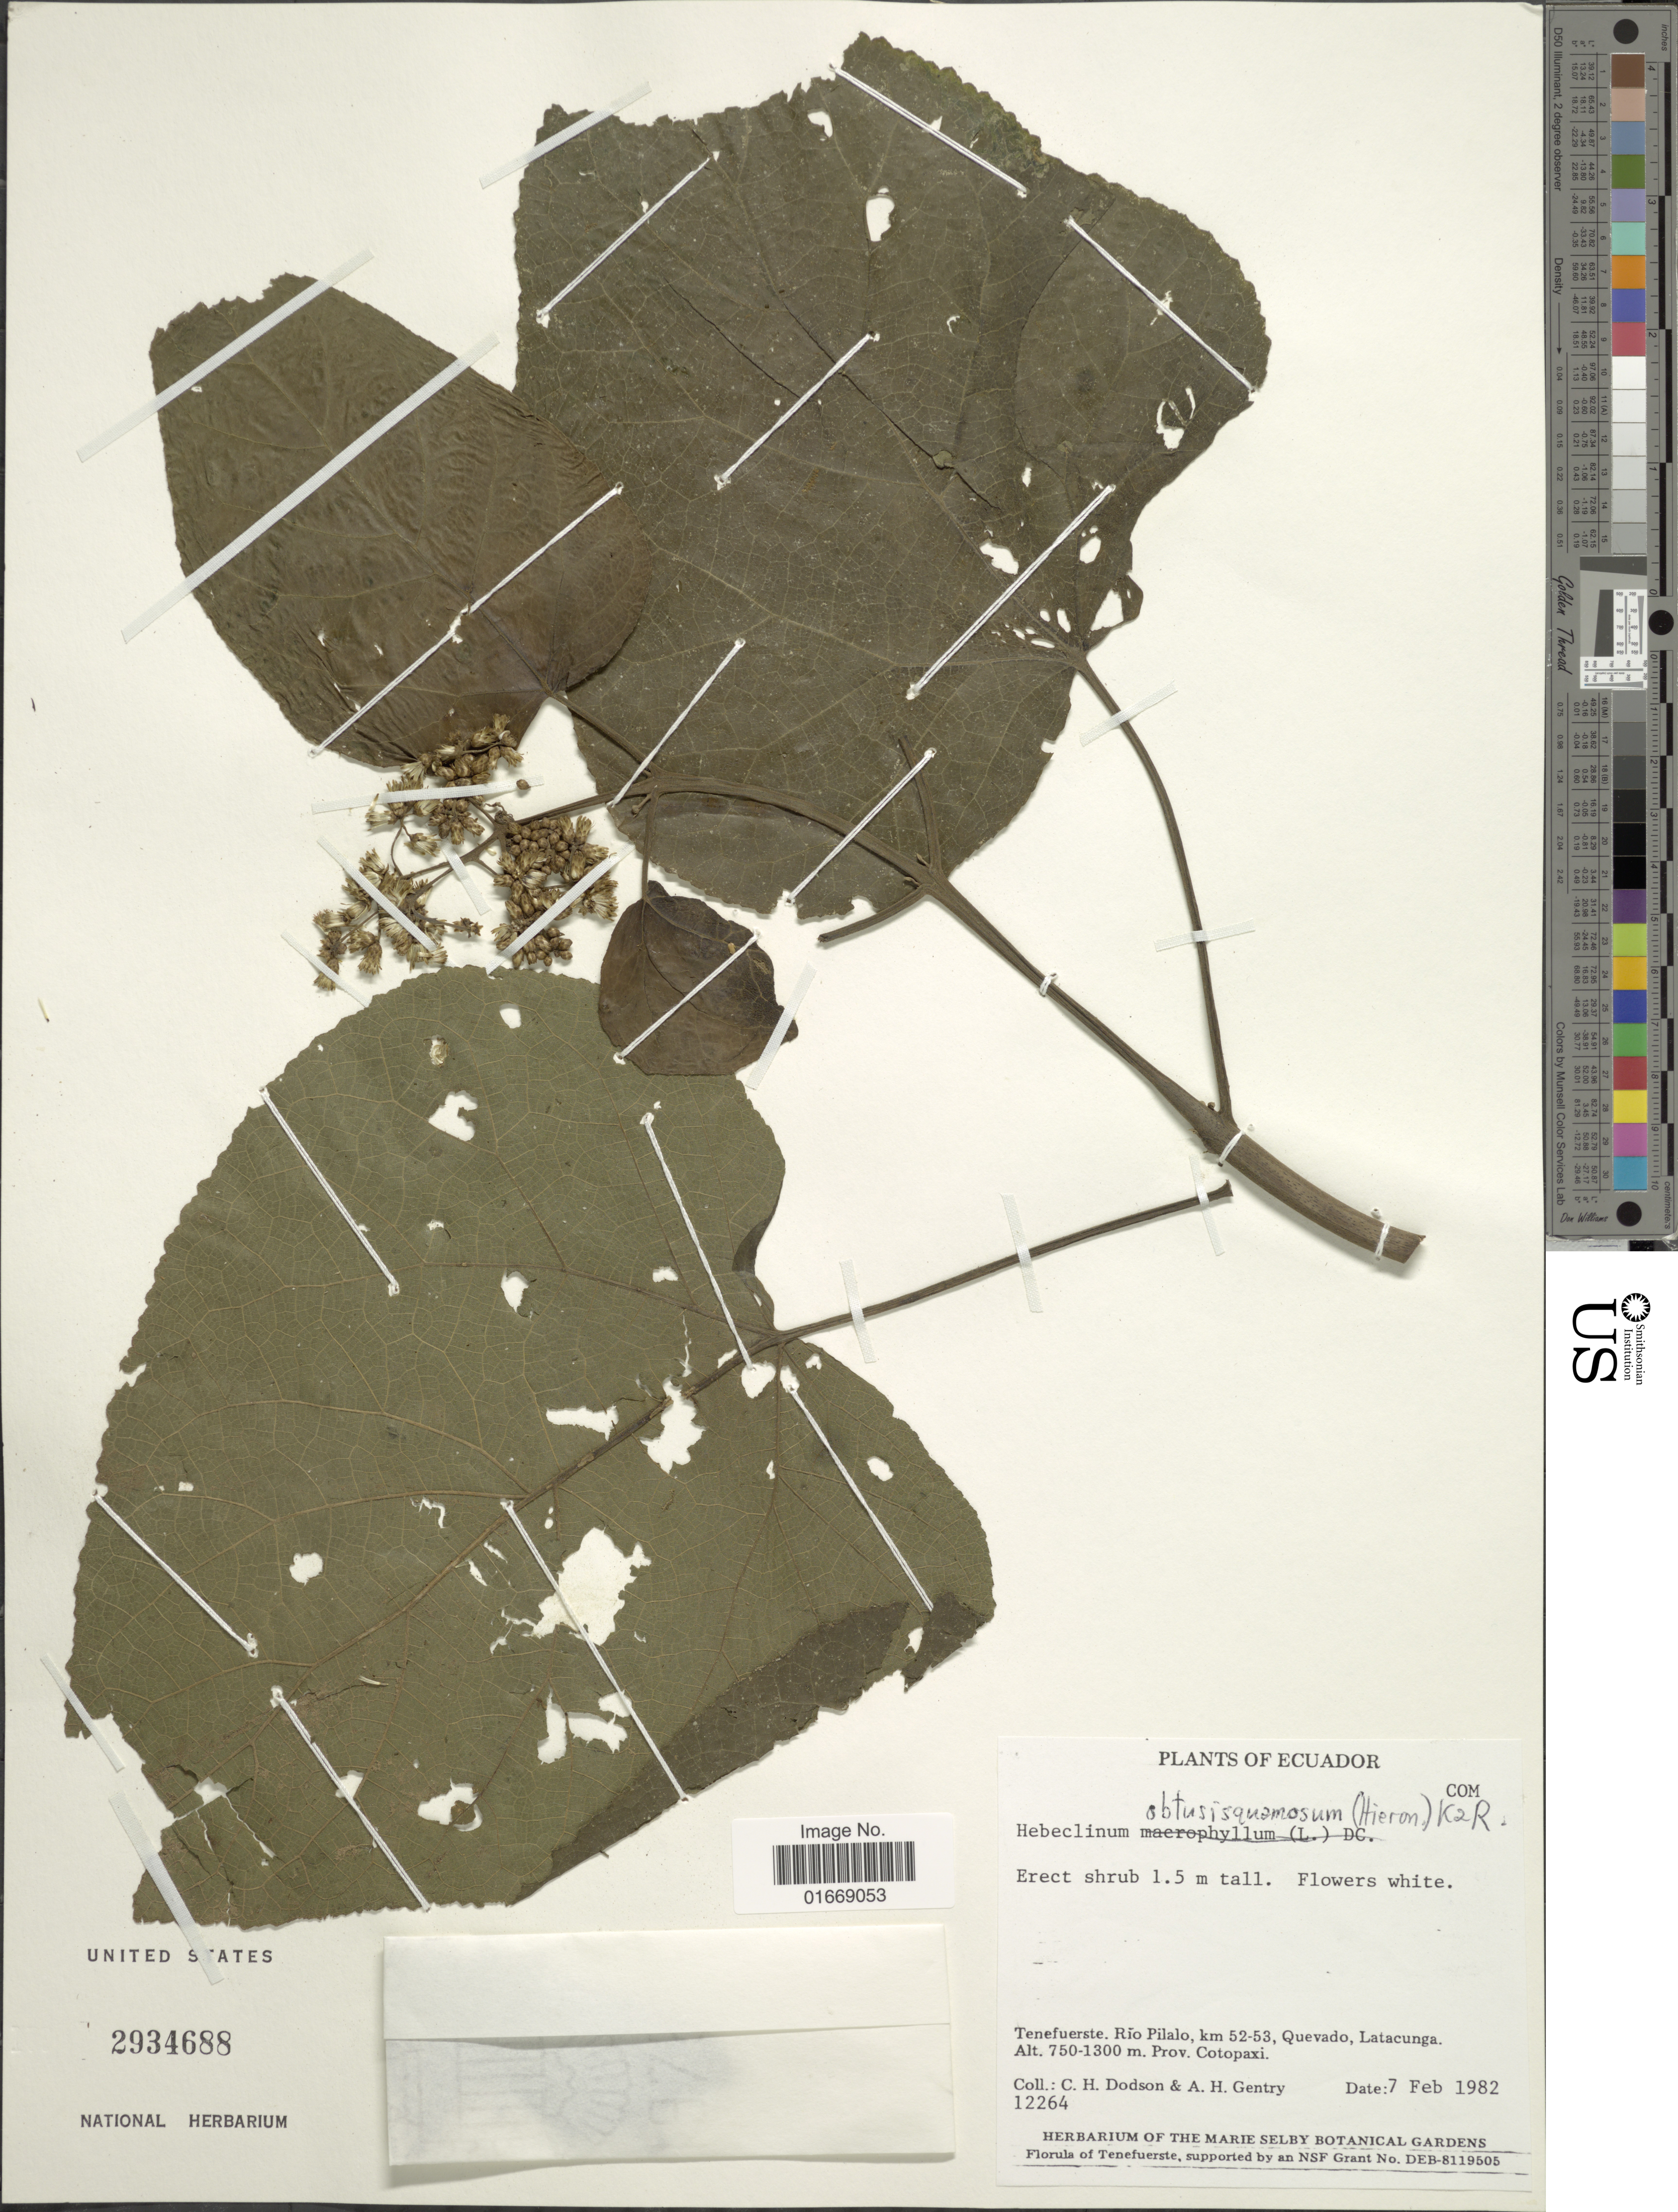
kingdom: Plantae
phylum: Tracheophyta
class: Magnoliopsida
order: Asterales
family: Asteraceae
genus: Hebeclinium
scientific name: Hebeclinium obtusisquamosum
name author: (Hieron.) R.M. King & H. Rob.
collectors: C. H. Dodson & A. H. Gentry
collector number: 12264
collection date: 1982-02-07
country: Ecuador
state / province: Cotopaxi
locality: Tenefuerste, Rio Pilalo, km 52-53, Quevado, Latacunga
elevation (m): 750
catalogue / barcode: US 2934688